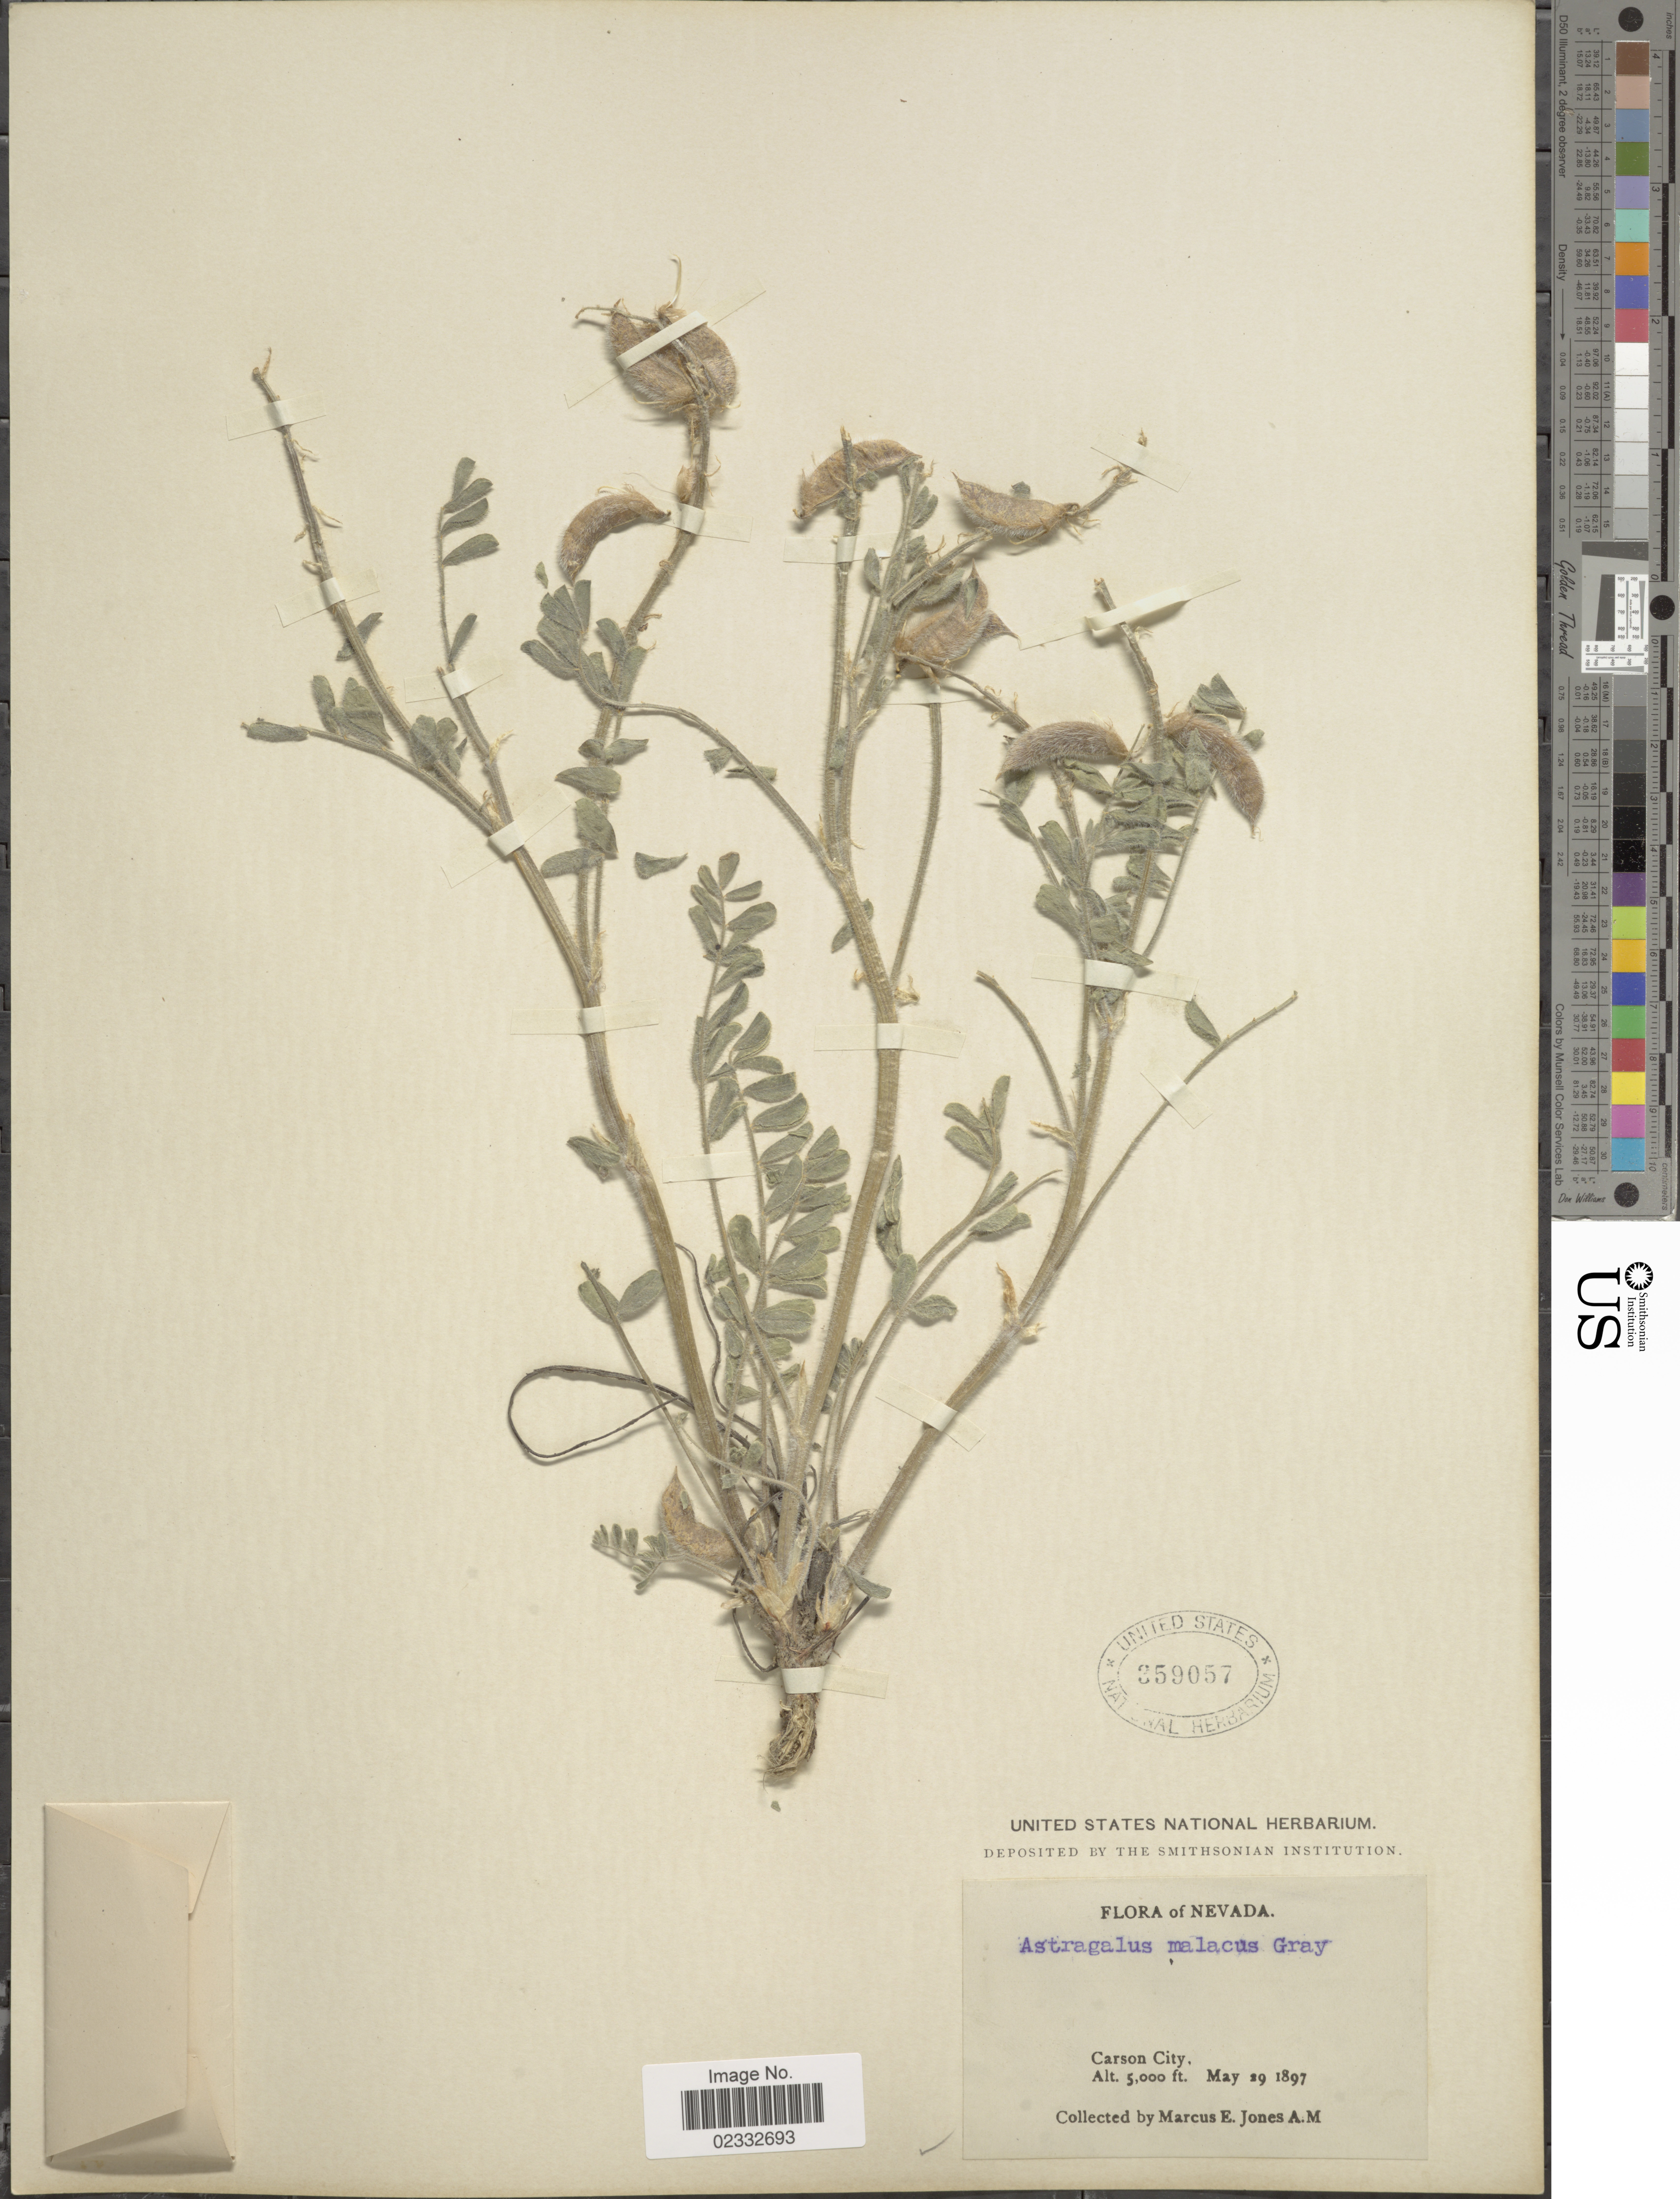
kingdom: Plantae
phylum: Tracheophyta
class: Magnoliopsida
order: Fabales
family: Fabaceae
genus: Astragalus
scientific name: Astragalus malacus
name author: A. Gray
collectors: M. E. Jones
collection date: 1897-05-29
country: United States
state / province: Nevada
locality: Carson City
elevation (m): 1524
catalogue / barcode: US 359057